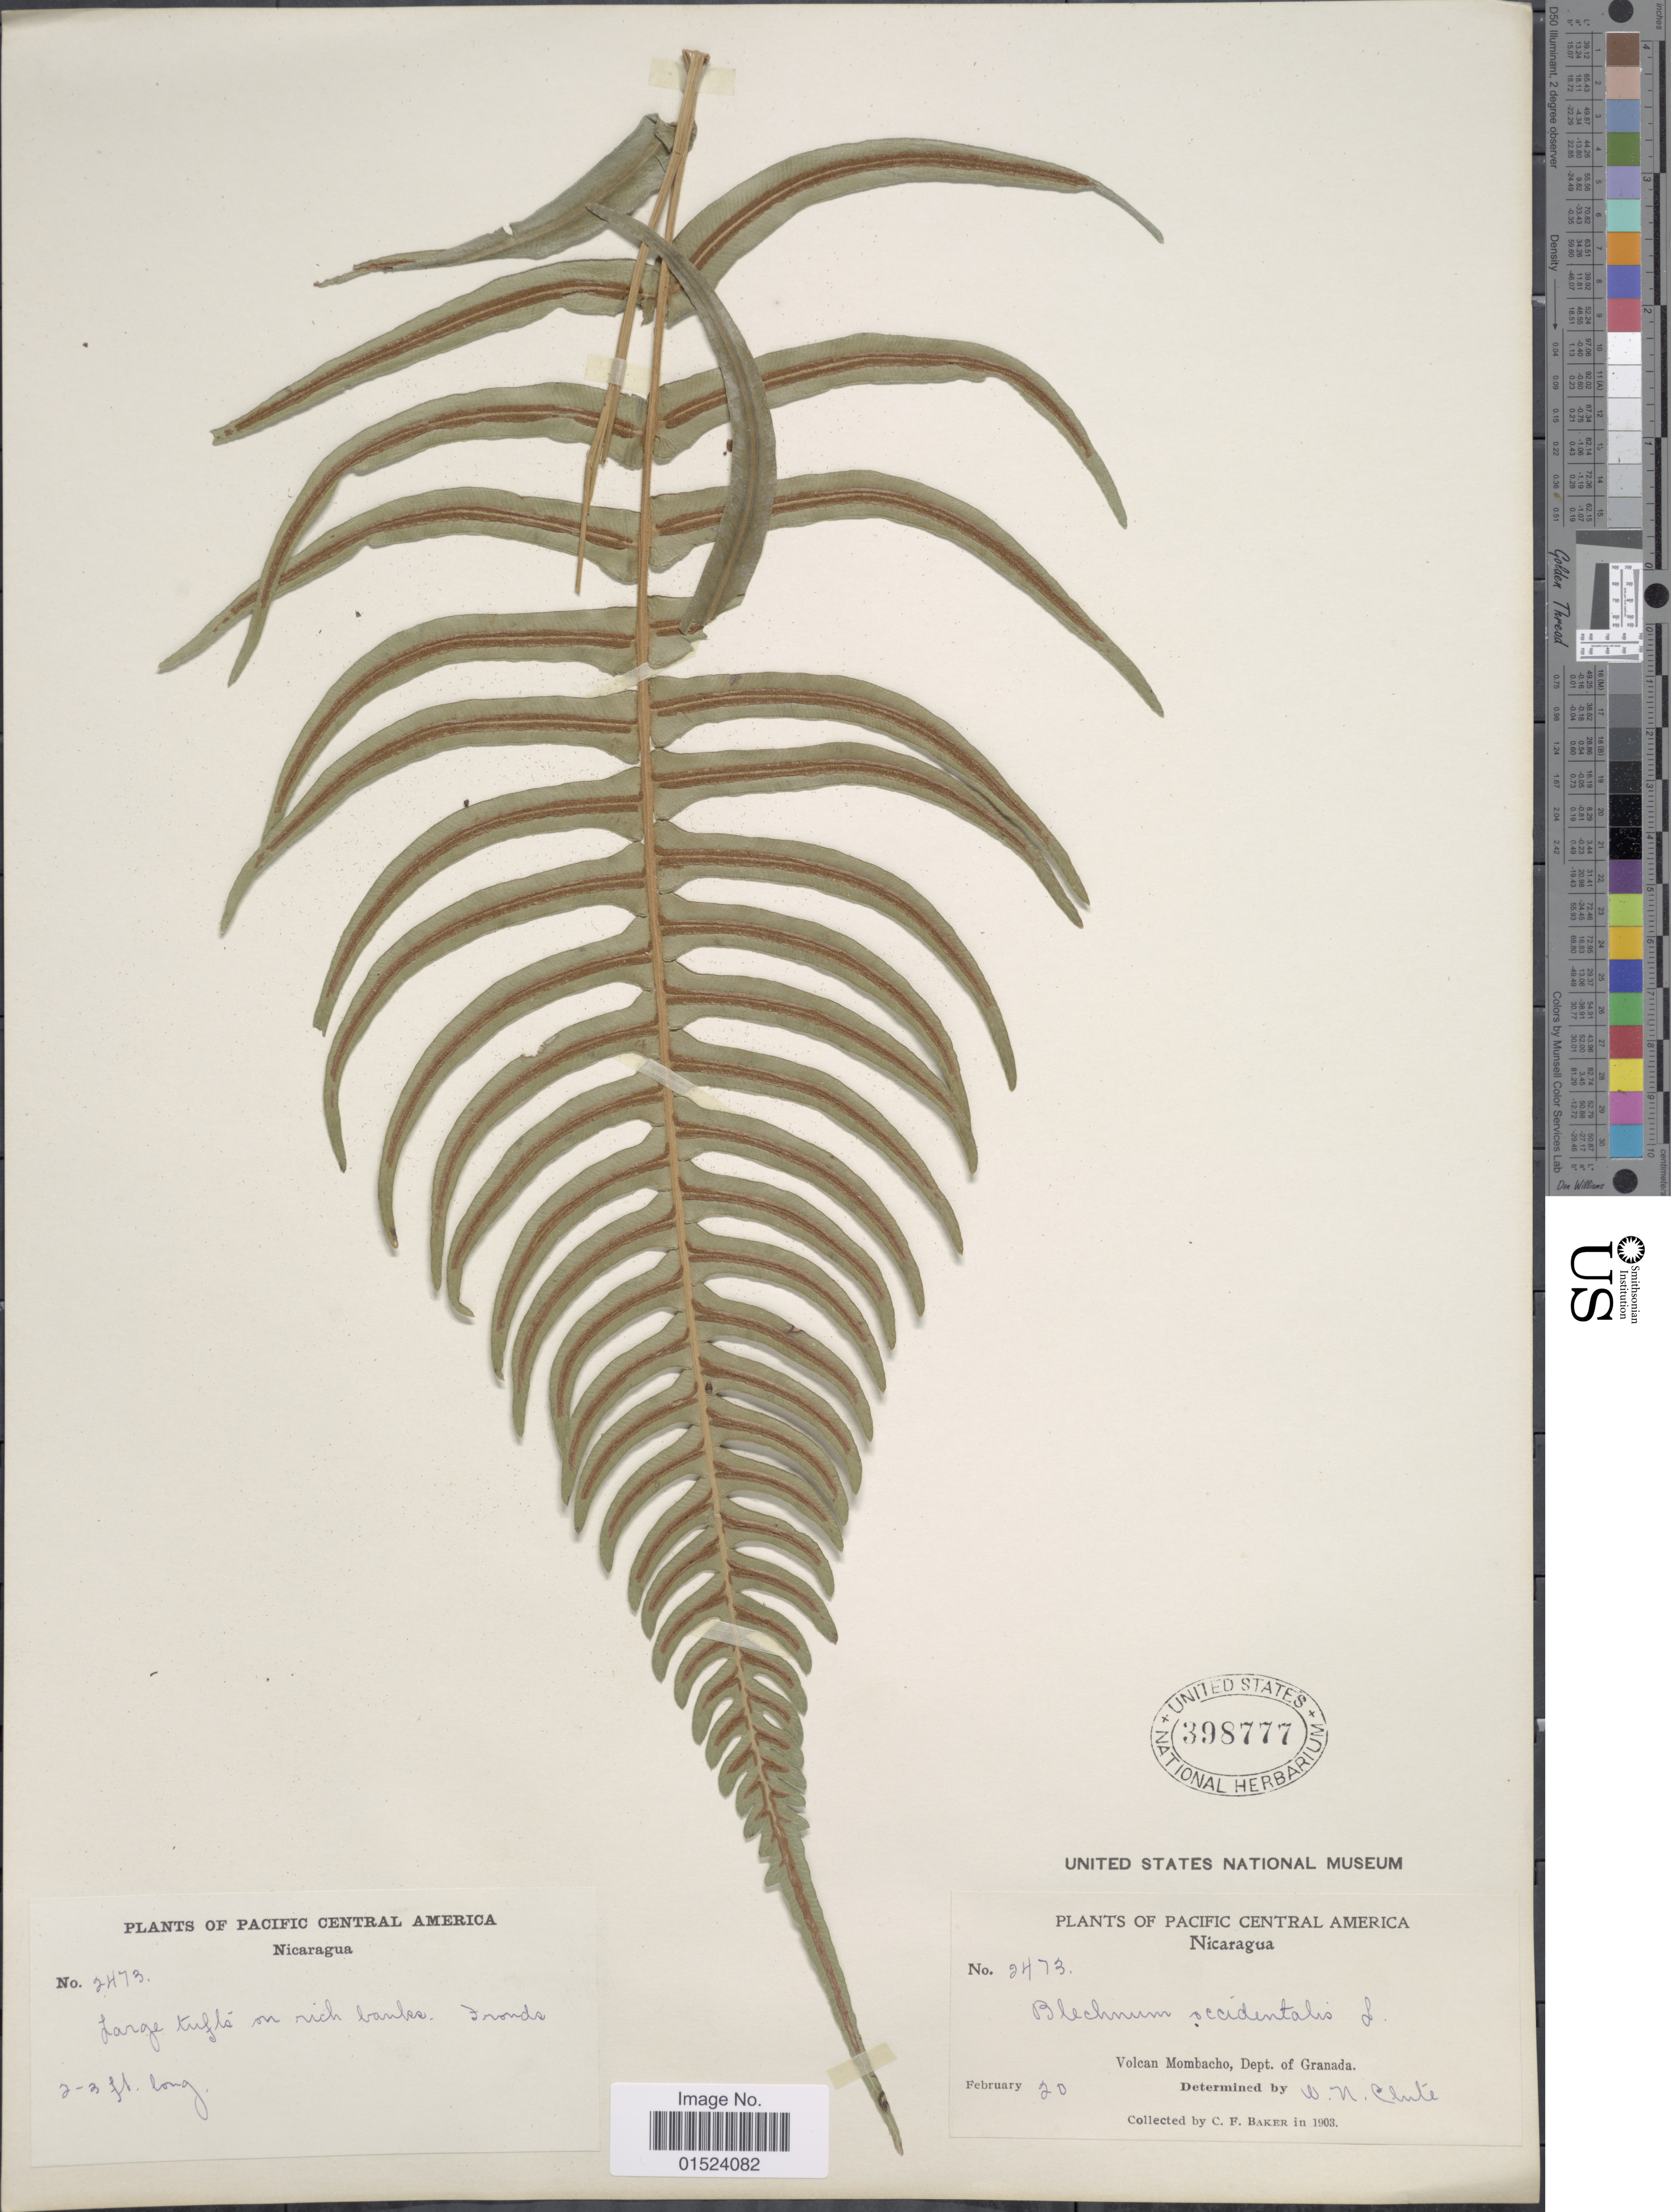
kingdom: Plantae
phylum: Tracheophyta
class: Polypodiopsida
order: Polypodiales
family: Blechnaceae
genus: Blechnum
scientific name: Blechnum glandulosum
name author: Link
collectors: C. F. Baker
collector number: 2473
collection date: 1903-02-20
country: Nicaragua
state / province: Granada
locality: Volcan Mombacho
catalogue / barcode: US 398777